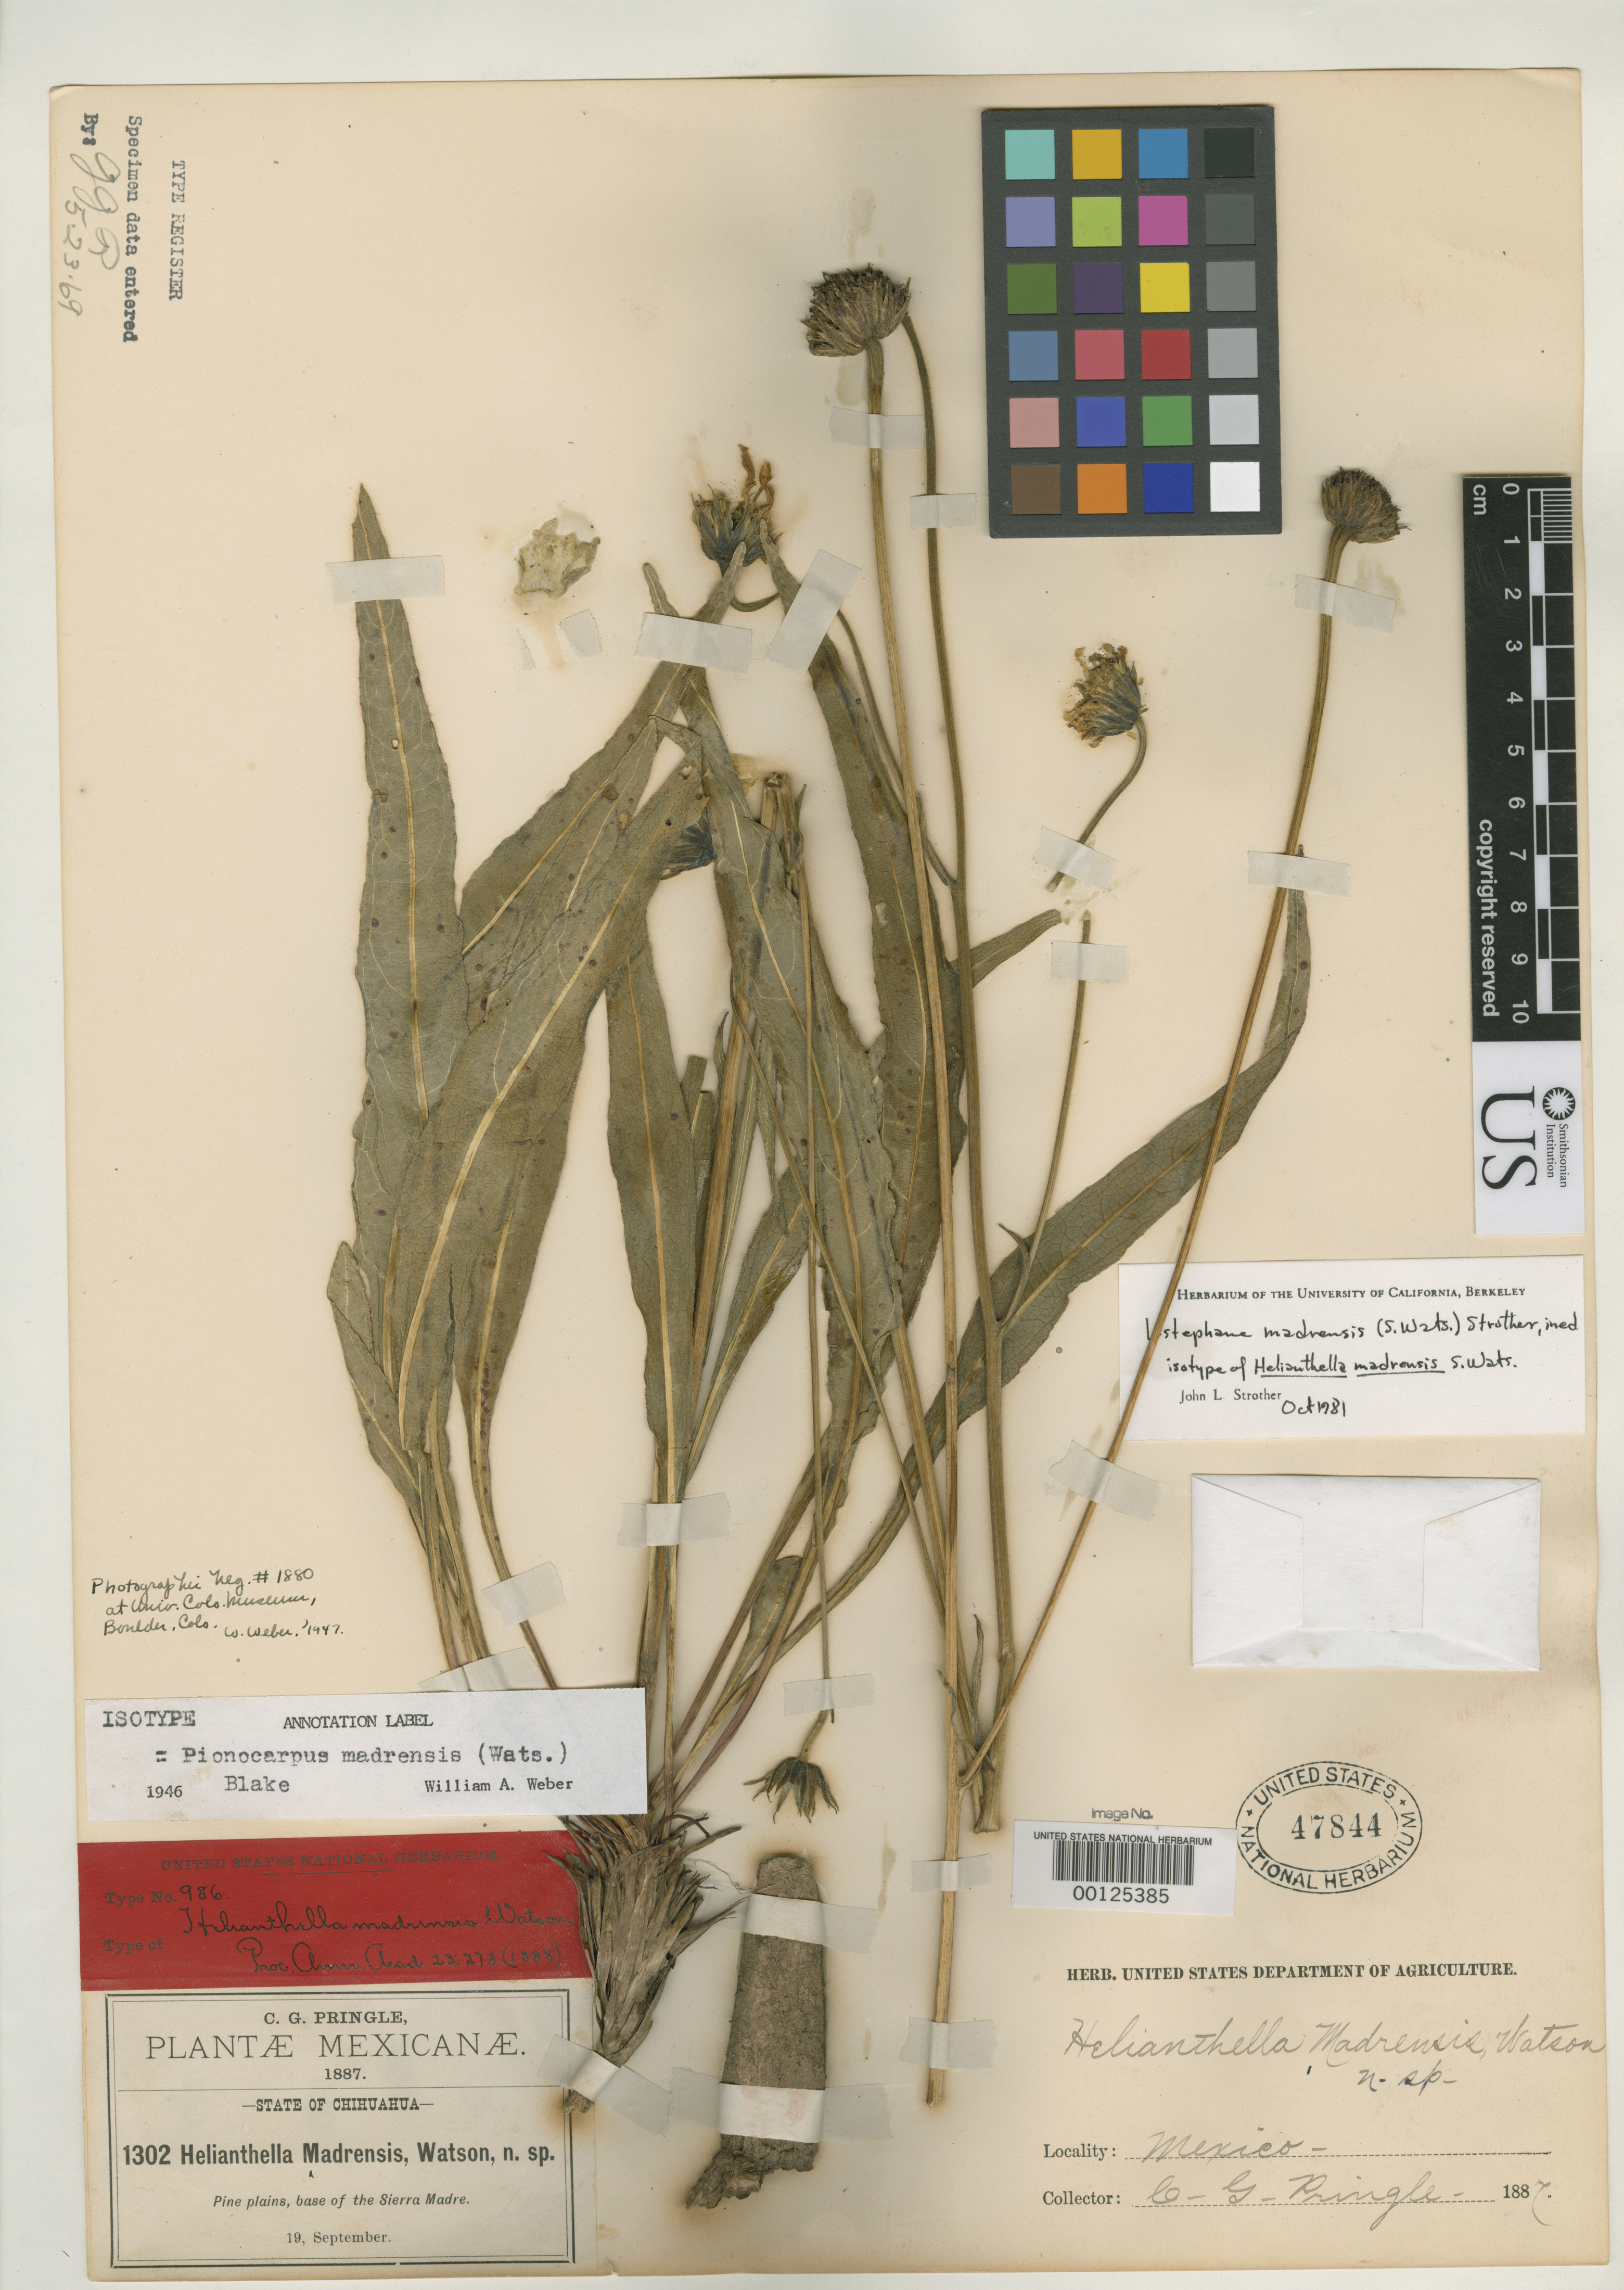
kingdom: Plantae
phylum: Tracheophyta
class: Magnoliopsida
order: Asterales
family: Asteraceae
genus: Helianthella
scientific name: Helianthella madrensis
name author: S. Watson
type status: Isotype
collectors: C. G. Pringle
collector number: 1302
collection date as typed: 19 Sep 1887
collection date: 1887-09-19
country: Mexico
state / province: Chihuahua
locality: Sierra Madre.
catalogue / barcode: US 47844